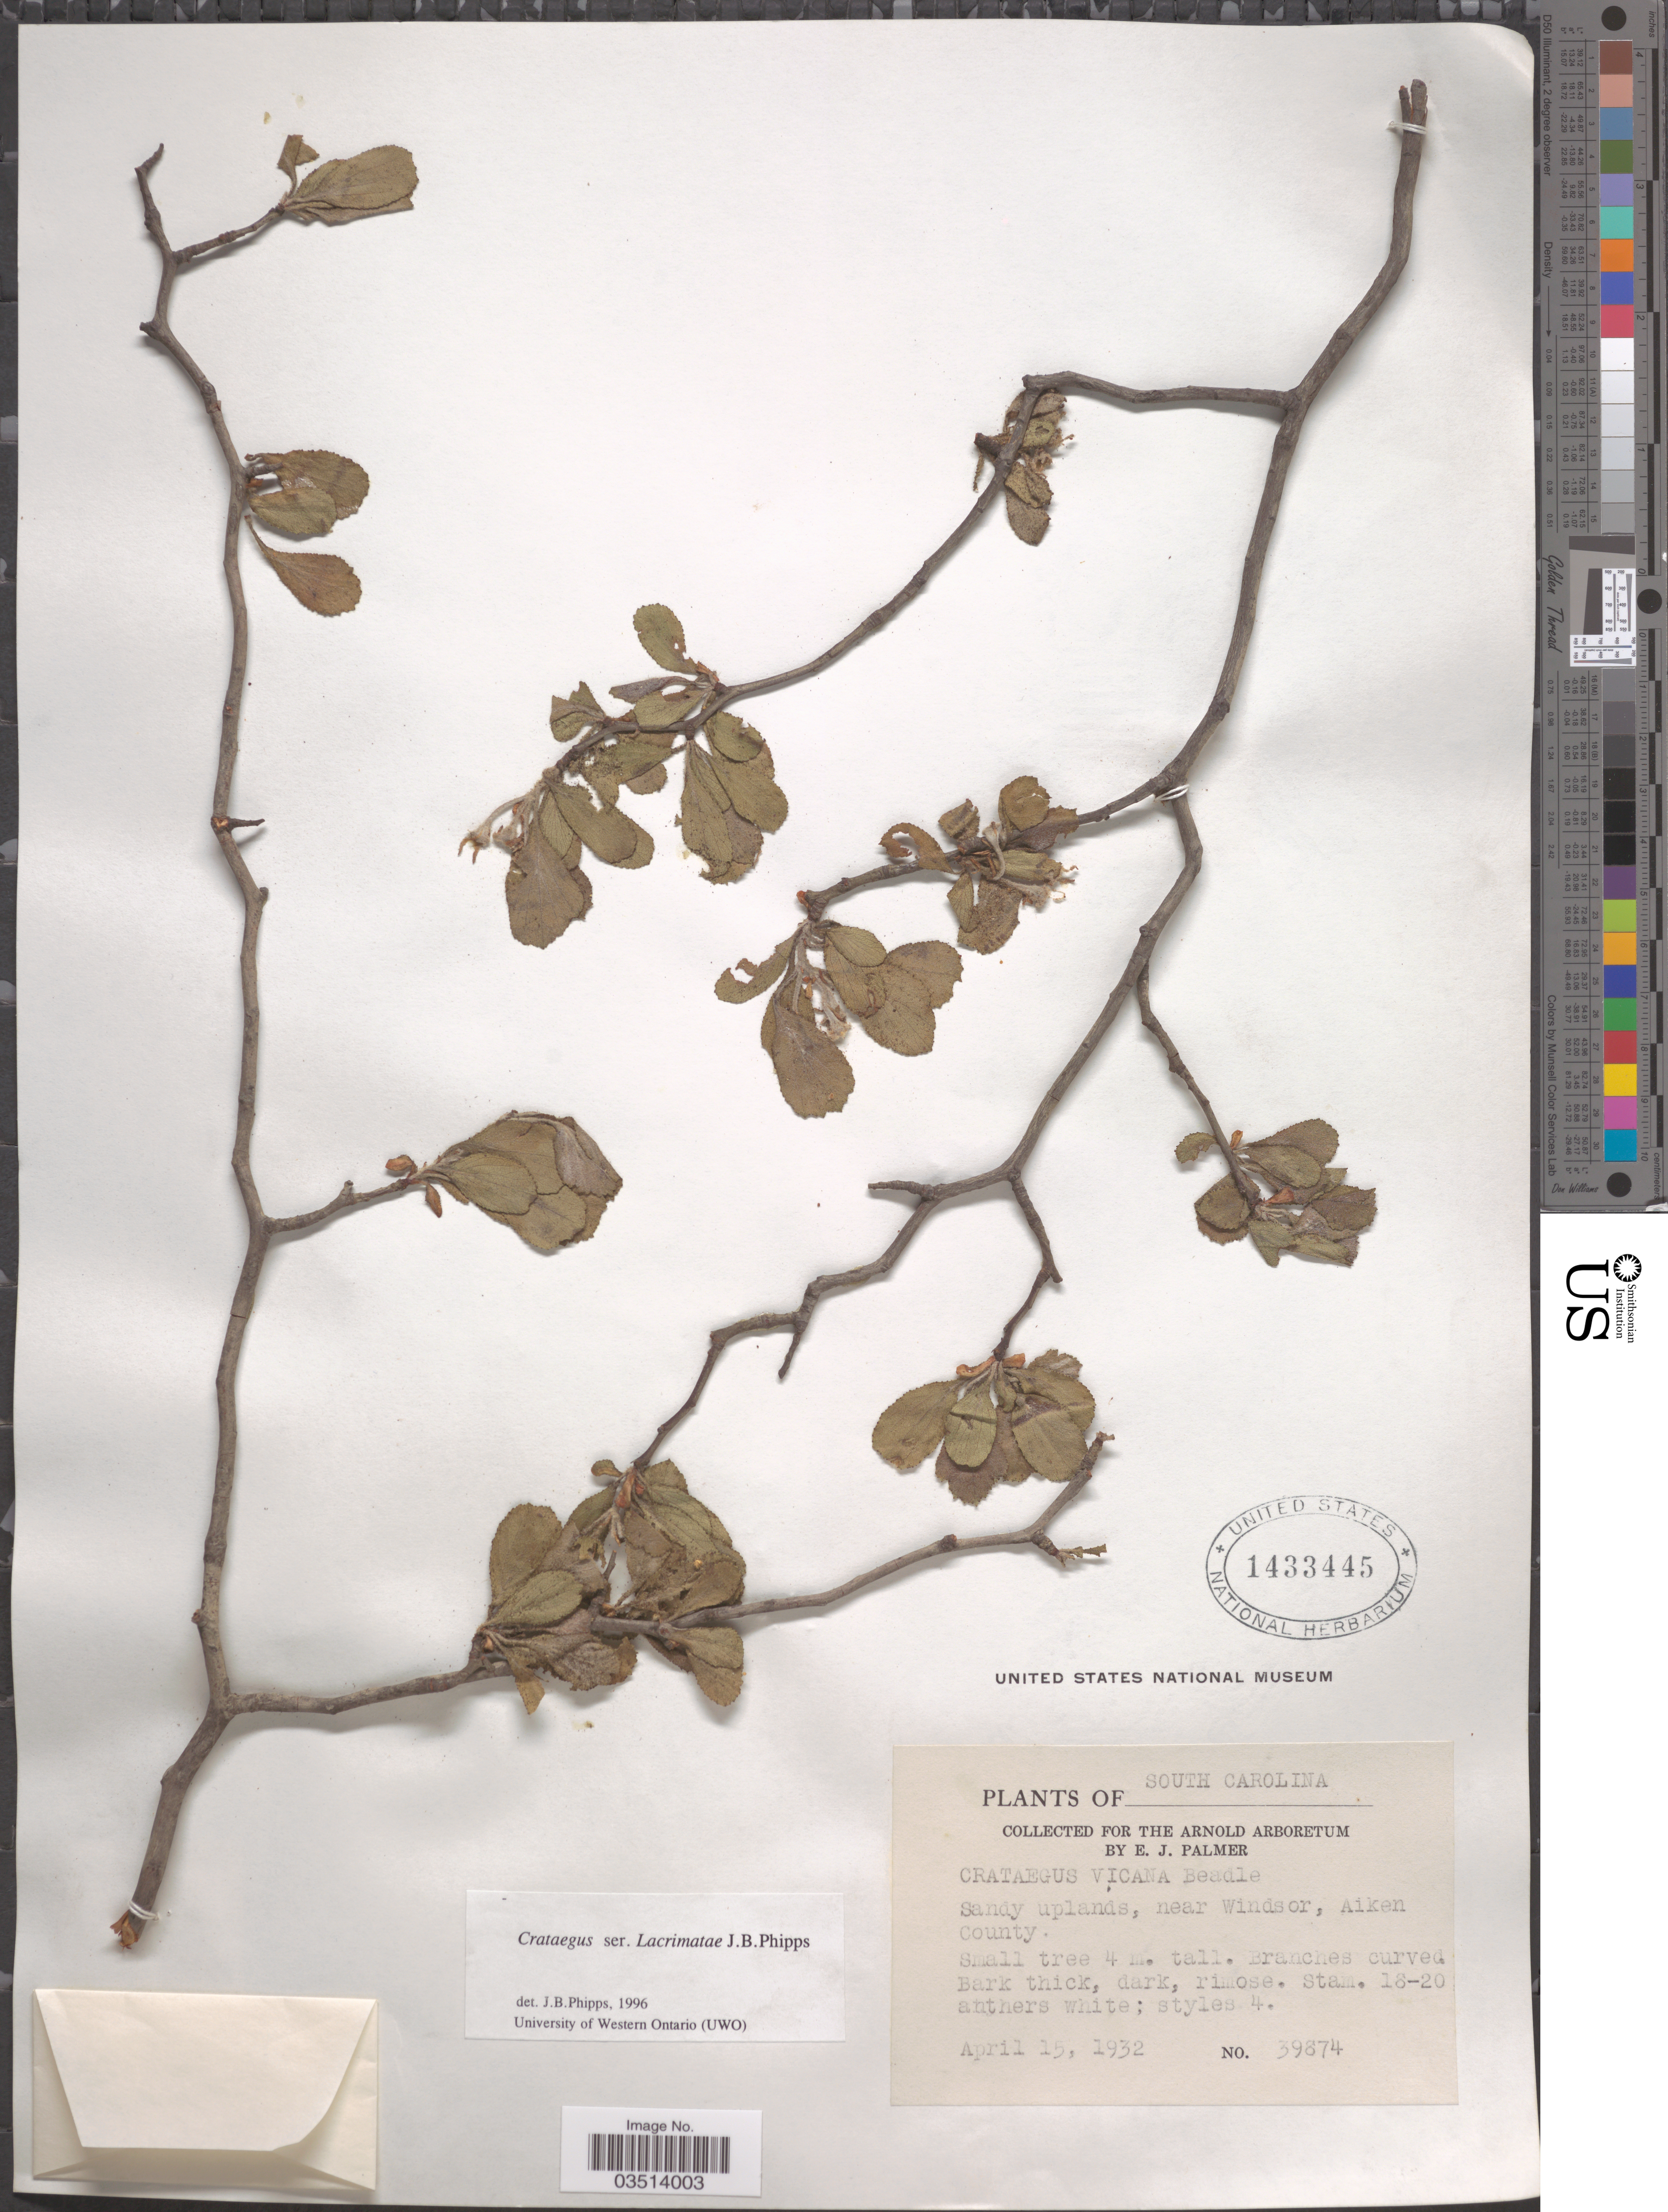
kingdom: Plantae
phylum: Tracheophyta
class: Magnoliopsida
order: Rosales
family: Rosaceae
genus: Crataegus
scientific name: Crataegus condigna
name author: Beadle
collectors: E. J. Palmer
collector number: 39874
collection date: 1932-04-15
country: United States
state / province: South Carolina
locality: Near Windsor, Aiken County.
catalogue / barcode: US 1433445